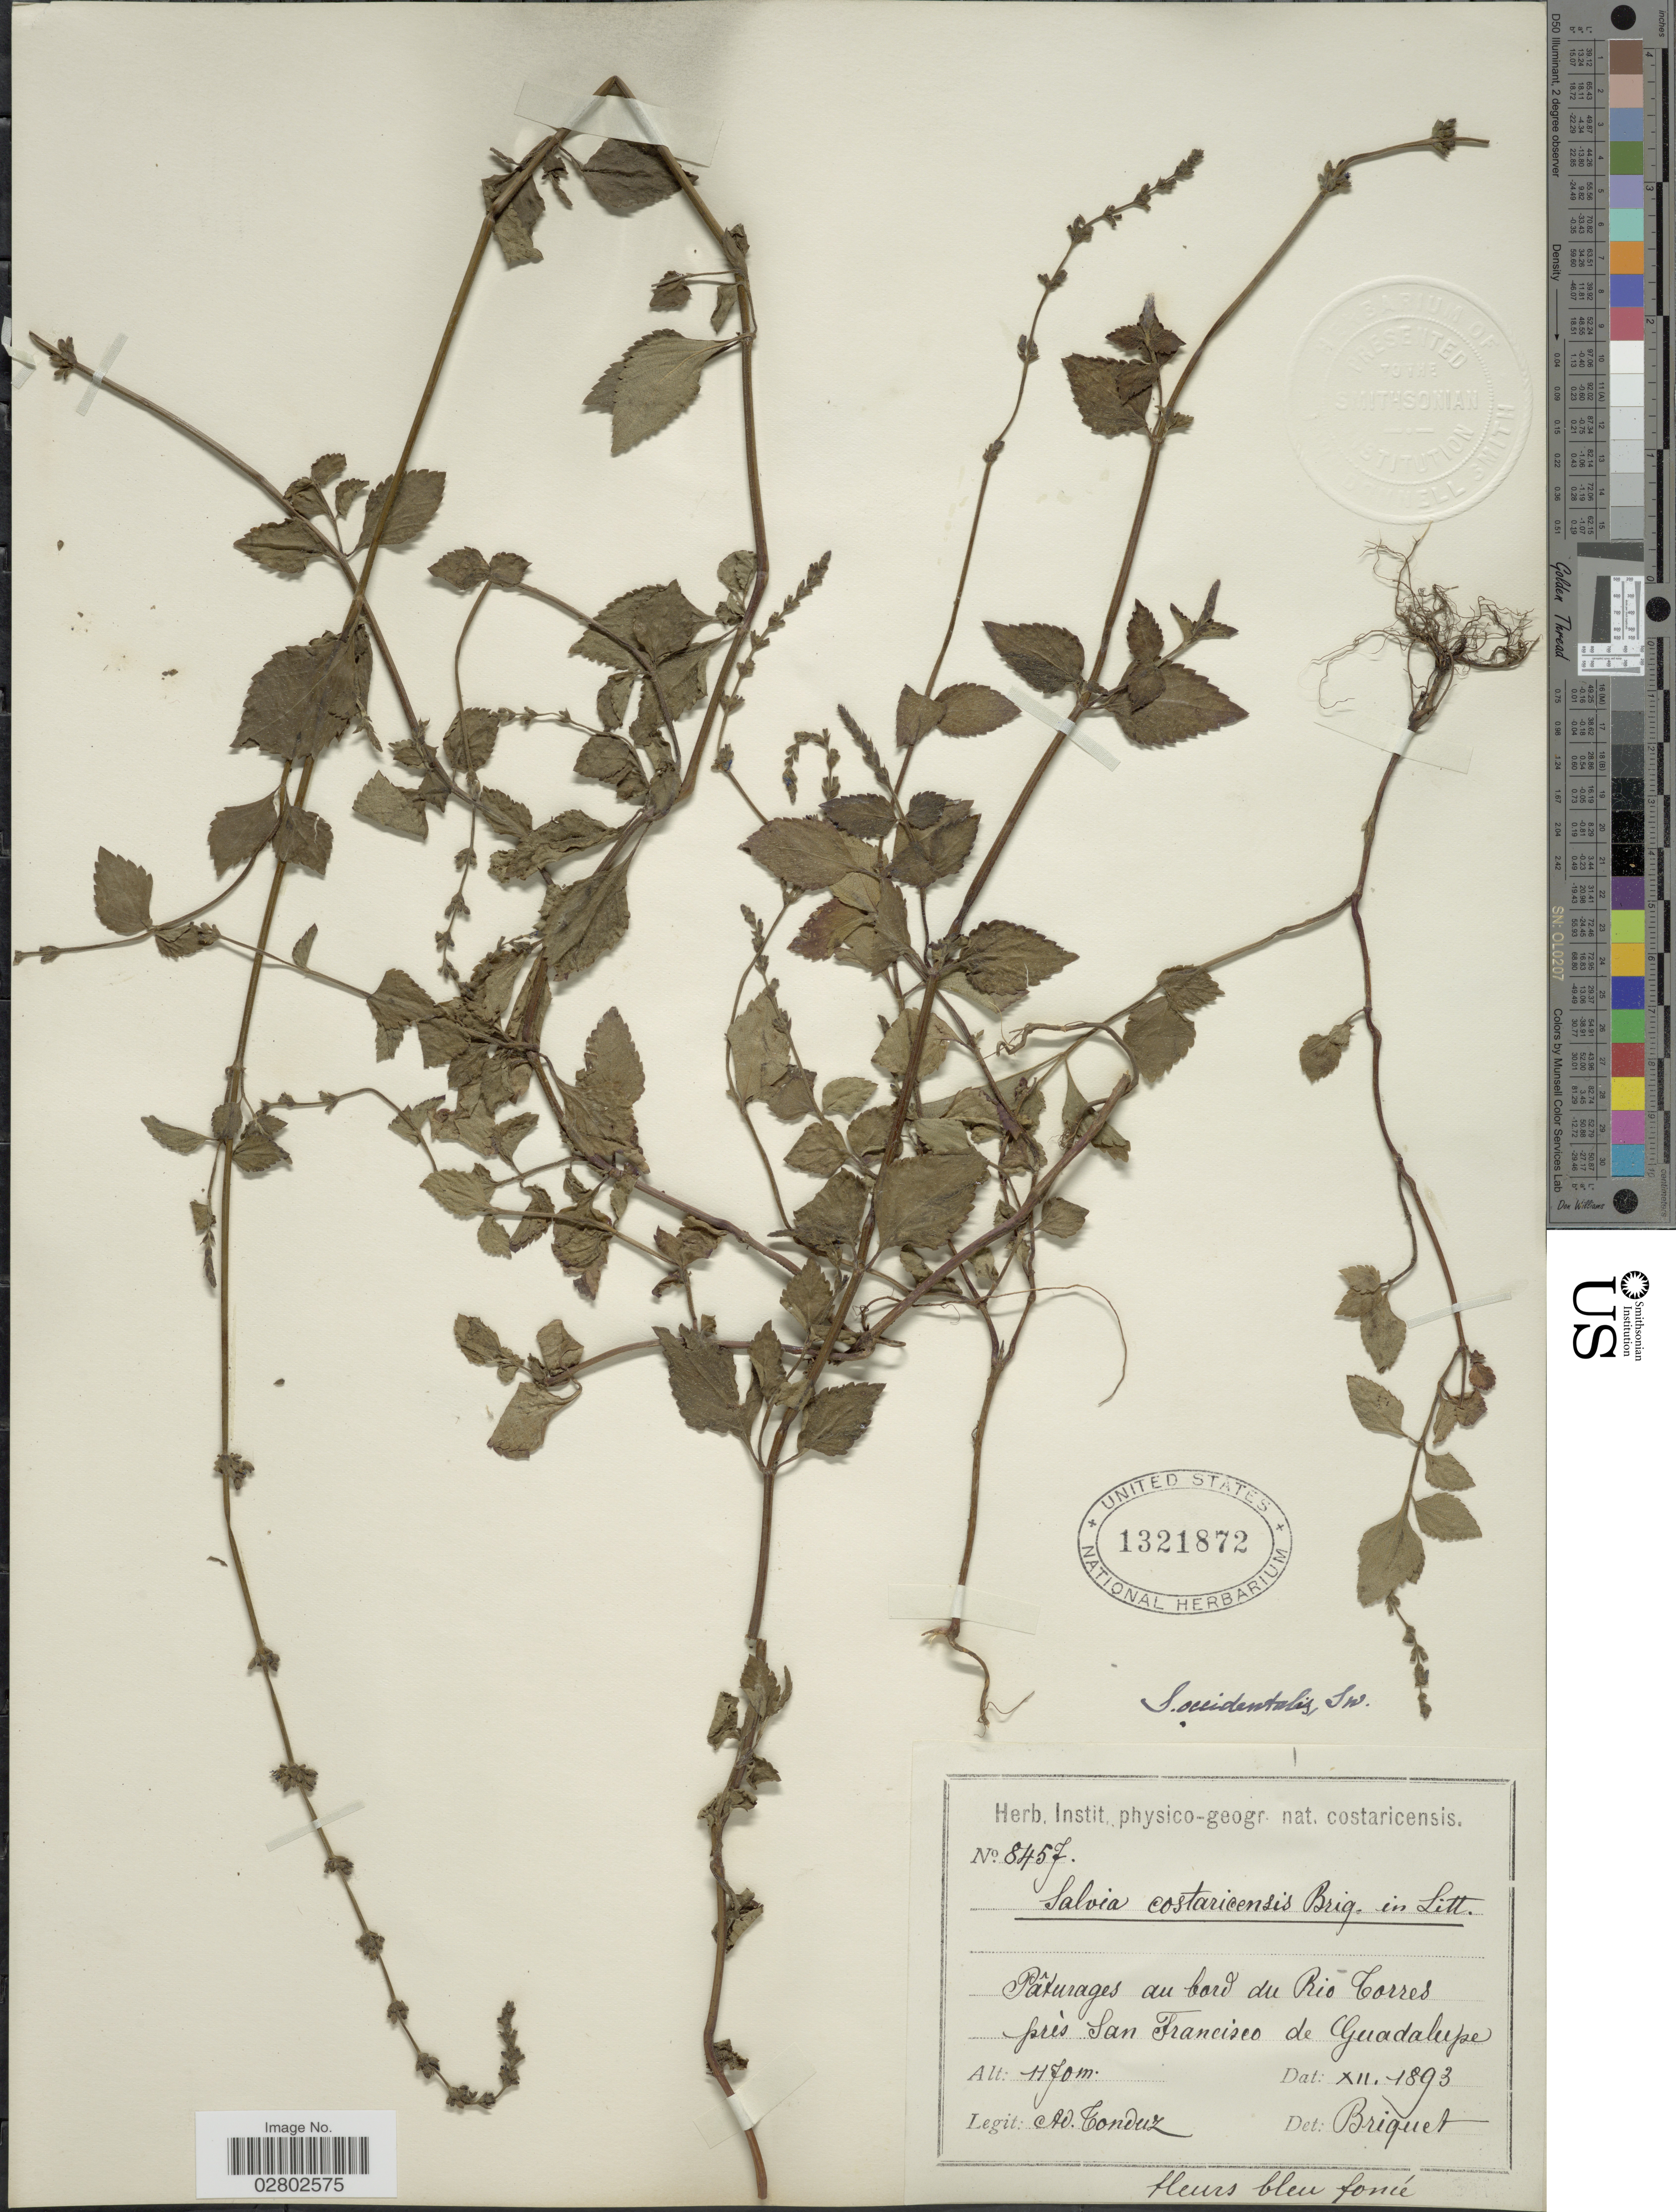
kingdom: Plantae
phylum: Tracheophyta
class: Magnoliopsida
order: Lamiales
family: Lamiaceae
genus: Salvia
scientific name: Salvia occidentalis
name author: Sw.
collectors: A. Tonduz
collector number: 8457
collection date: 1893-12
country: Costa Rica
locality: Pâturages au bord du Rio Torres, près San Francisco de Guadalupe.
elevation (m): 1170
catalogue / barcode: US 1321872